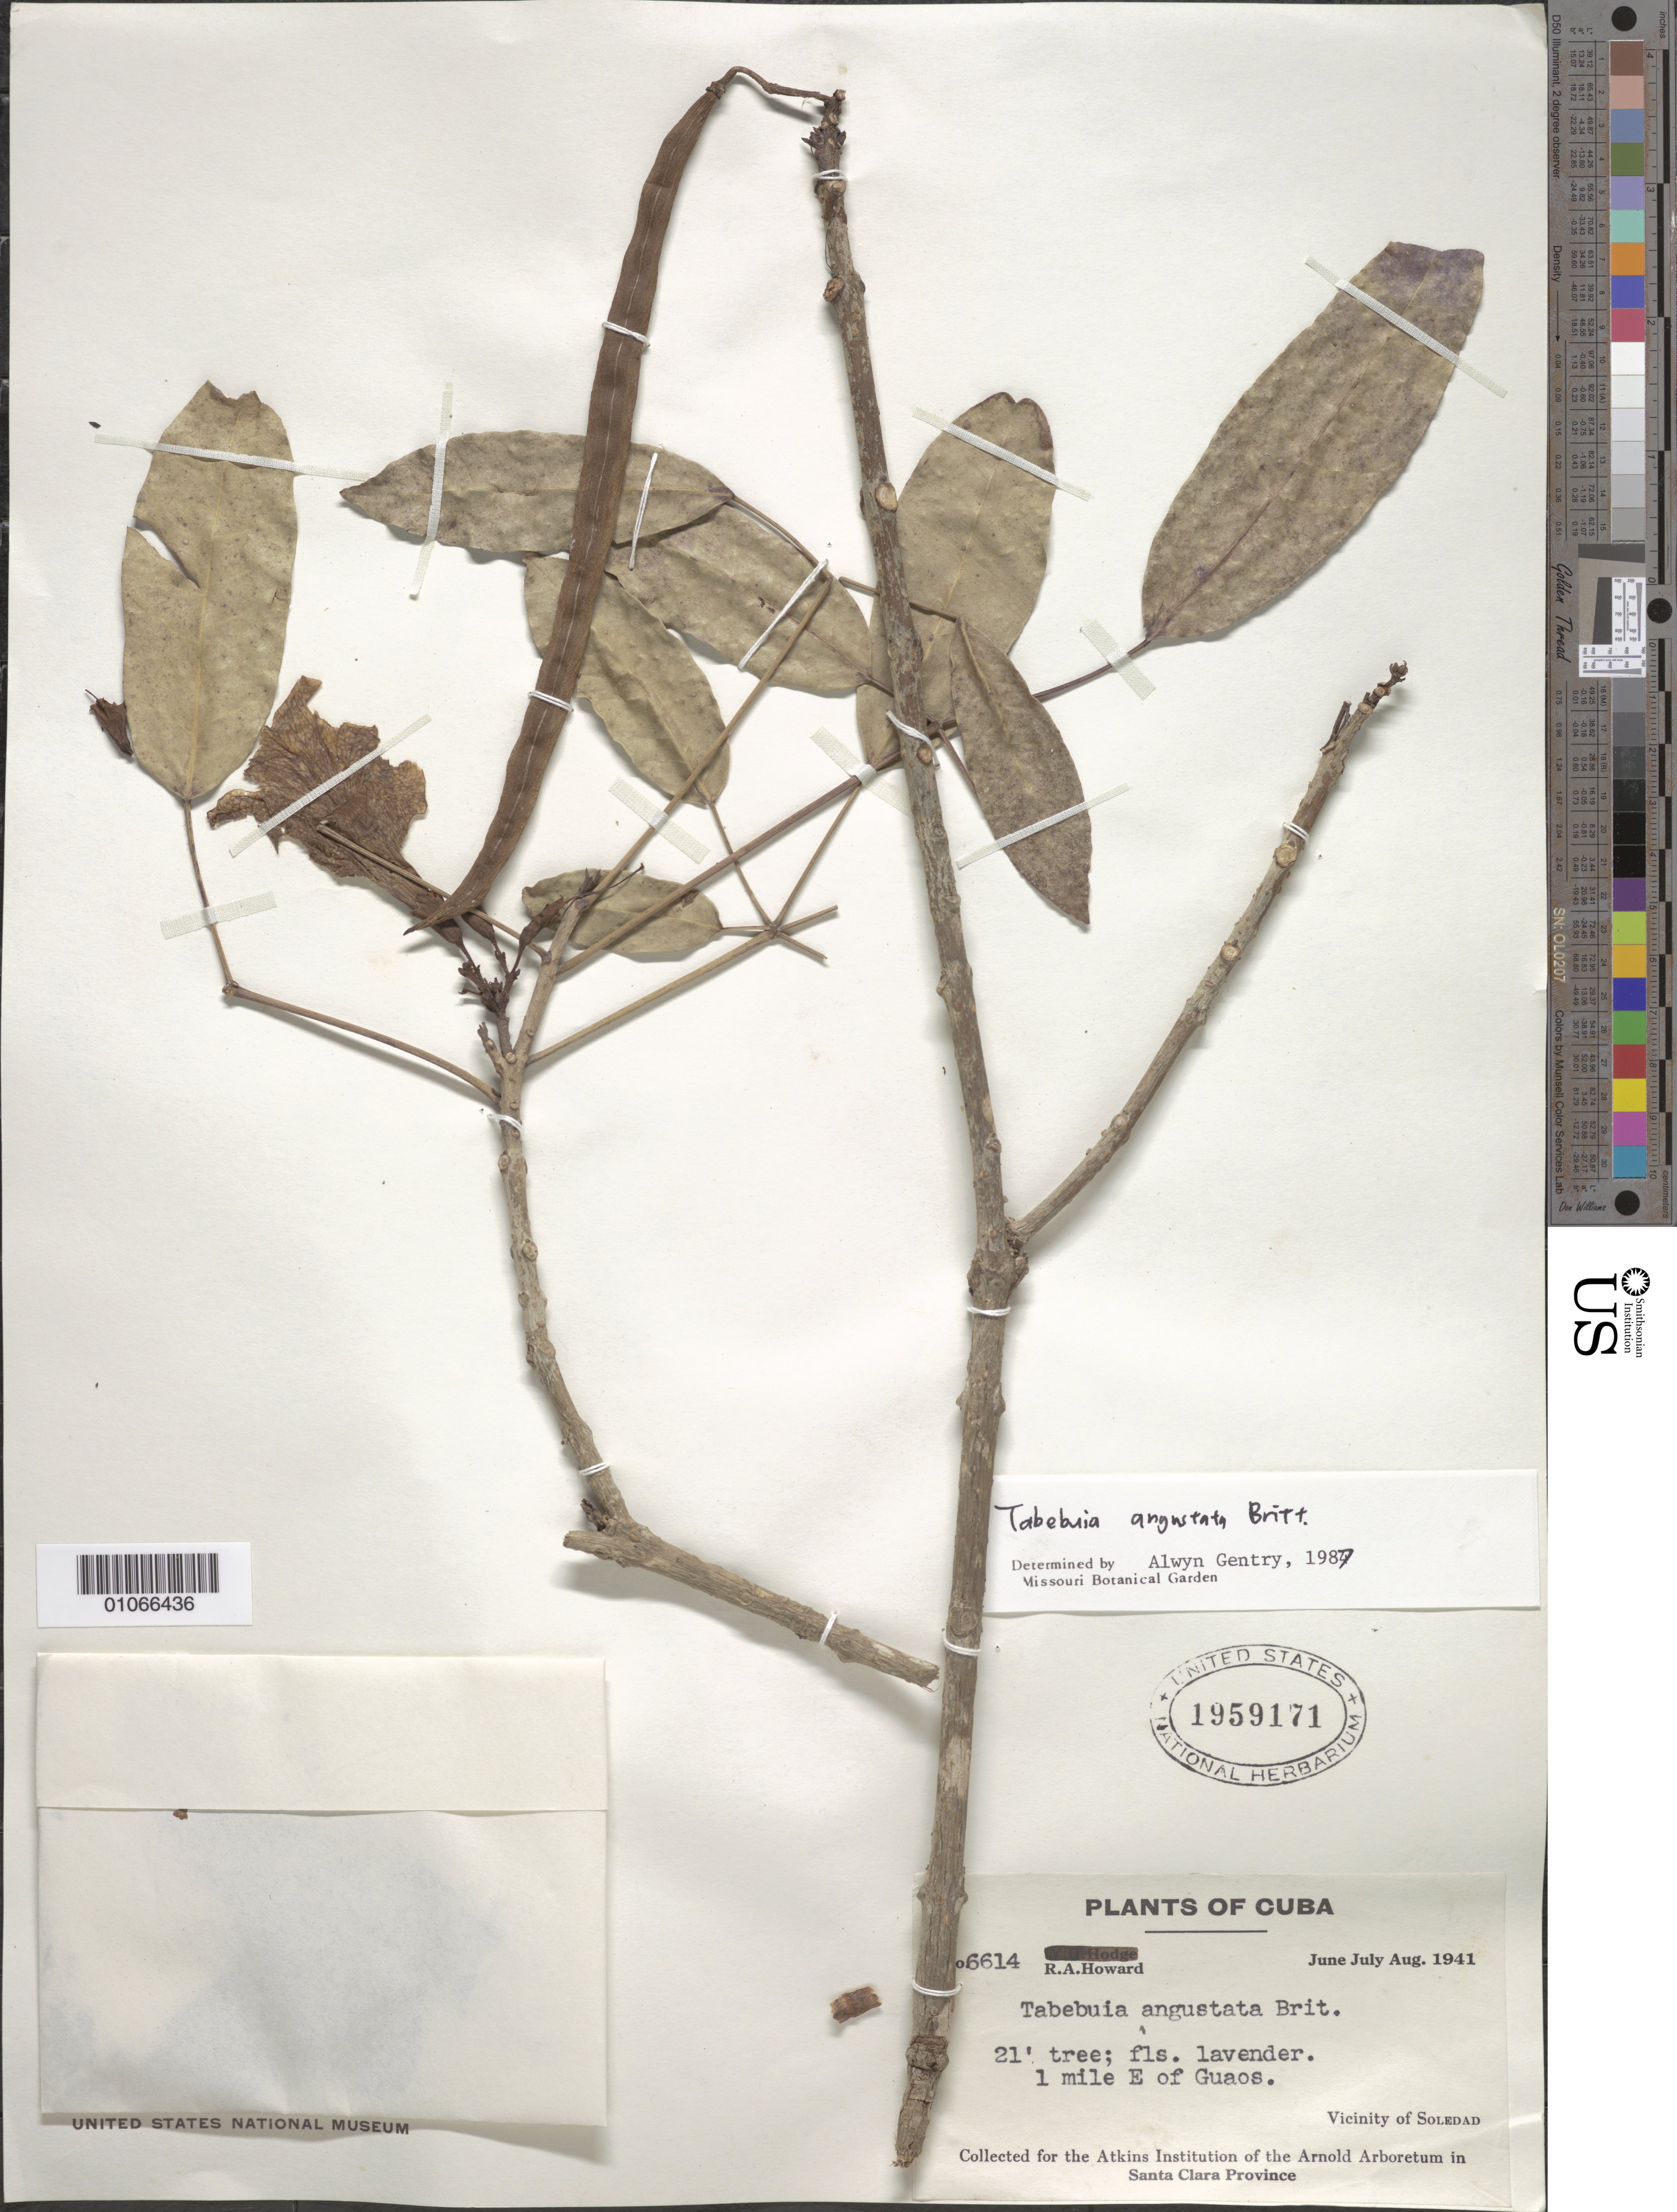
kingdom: Plantae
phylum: Tracheophyta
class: Magnoliopsida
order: Lamiales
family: Bignoniaceae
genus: Tabebuia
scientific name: Tabebuia angustata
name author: Britton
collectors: R. A. Howard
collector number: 6614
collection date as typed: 01 Jun 1941 to 31 Aug 1941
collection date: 1941-06-01/1941-08-31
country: Cuba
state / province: Cienfuegos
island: Cuba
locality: Vicinity of Soledad, 1 mile east of Guaos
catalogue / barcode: US 1959171